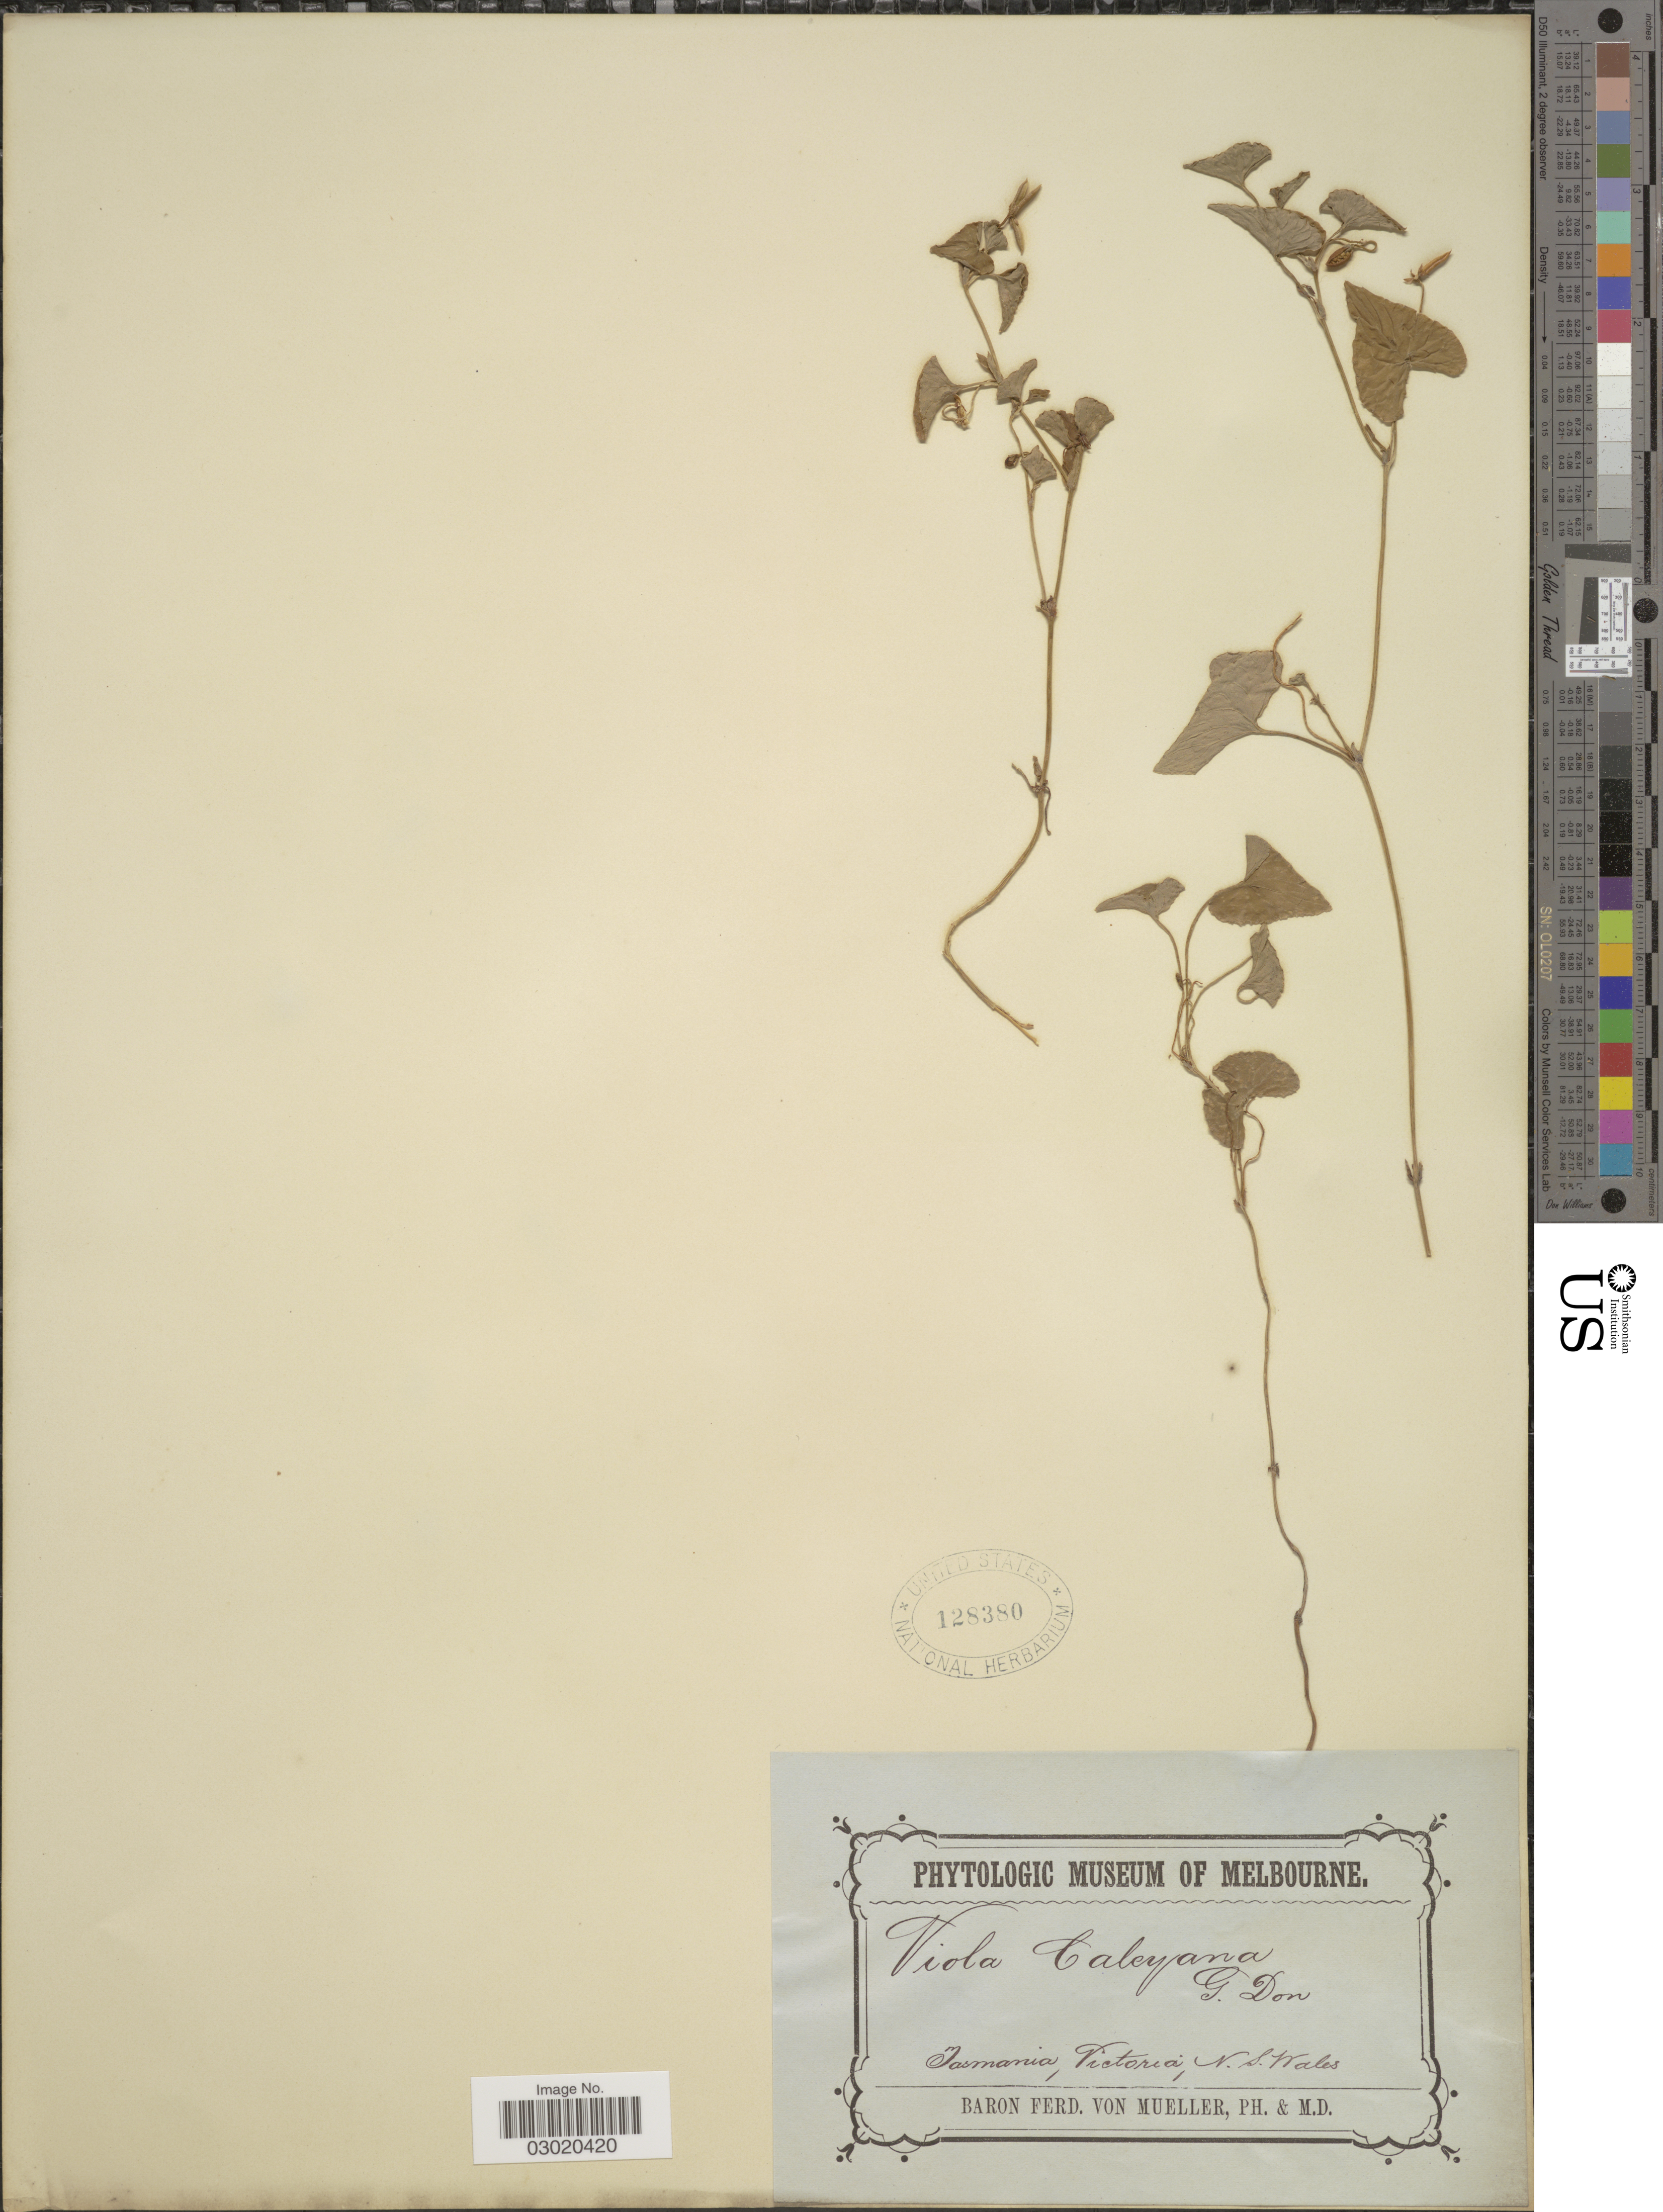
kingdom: Plantae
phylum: Tracheophyta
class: Magnoliopsida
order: Malpighiales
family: Violaceae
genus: Viola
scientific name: Viola caleyana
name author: G. Don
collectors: F. Mueller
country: Australia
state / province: Victoria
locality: Tasmania, Victoria, N.S. Wales.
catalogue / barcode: US 128380